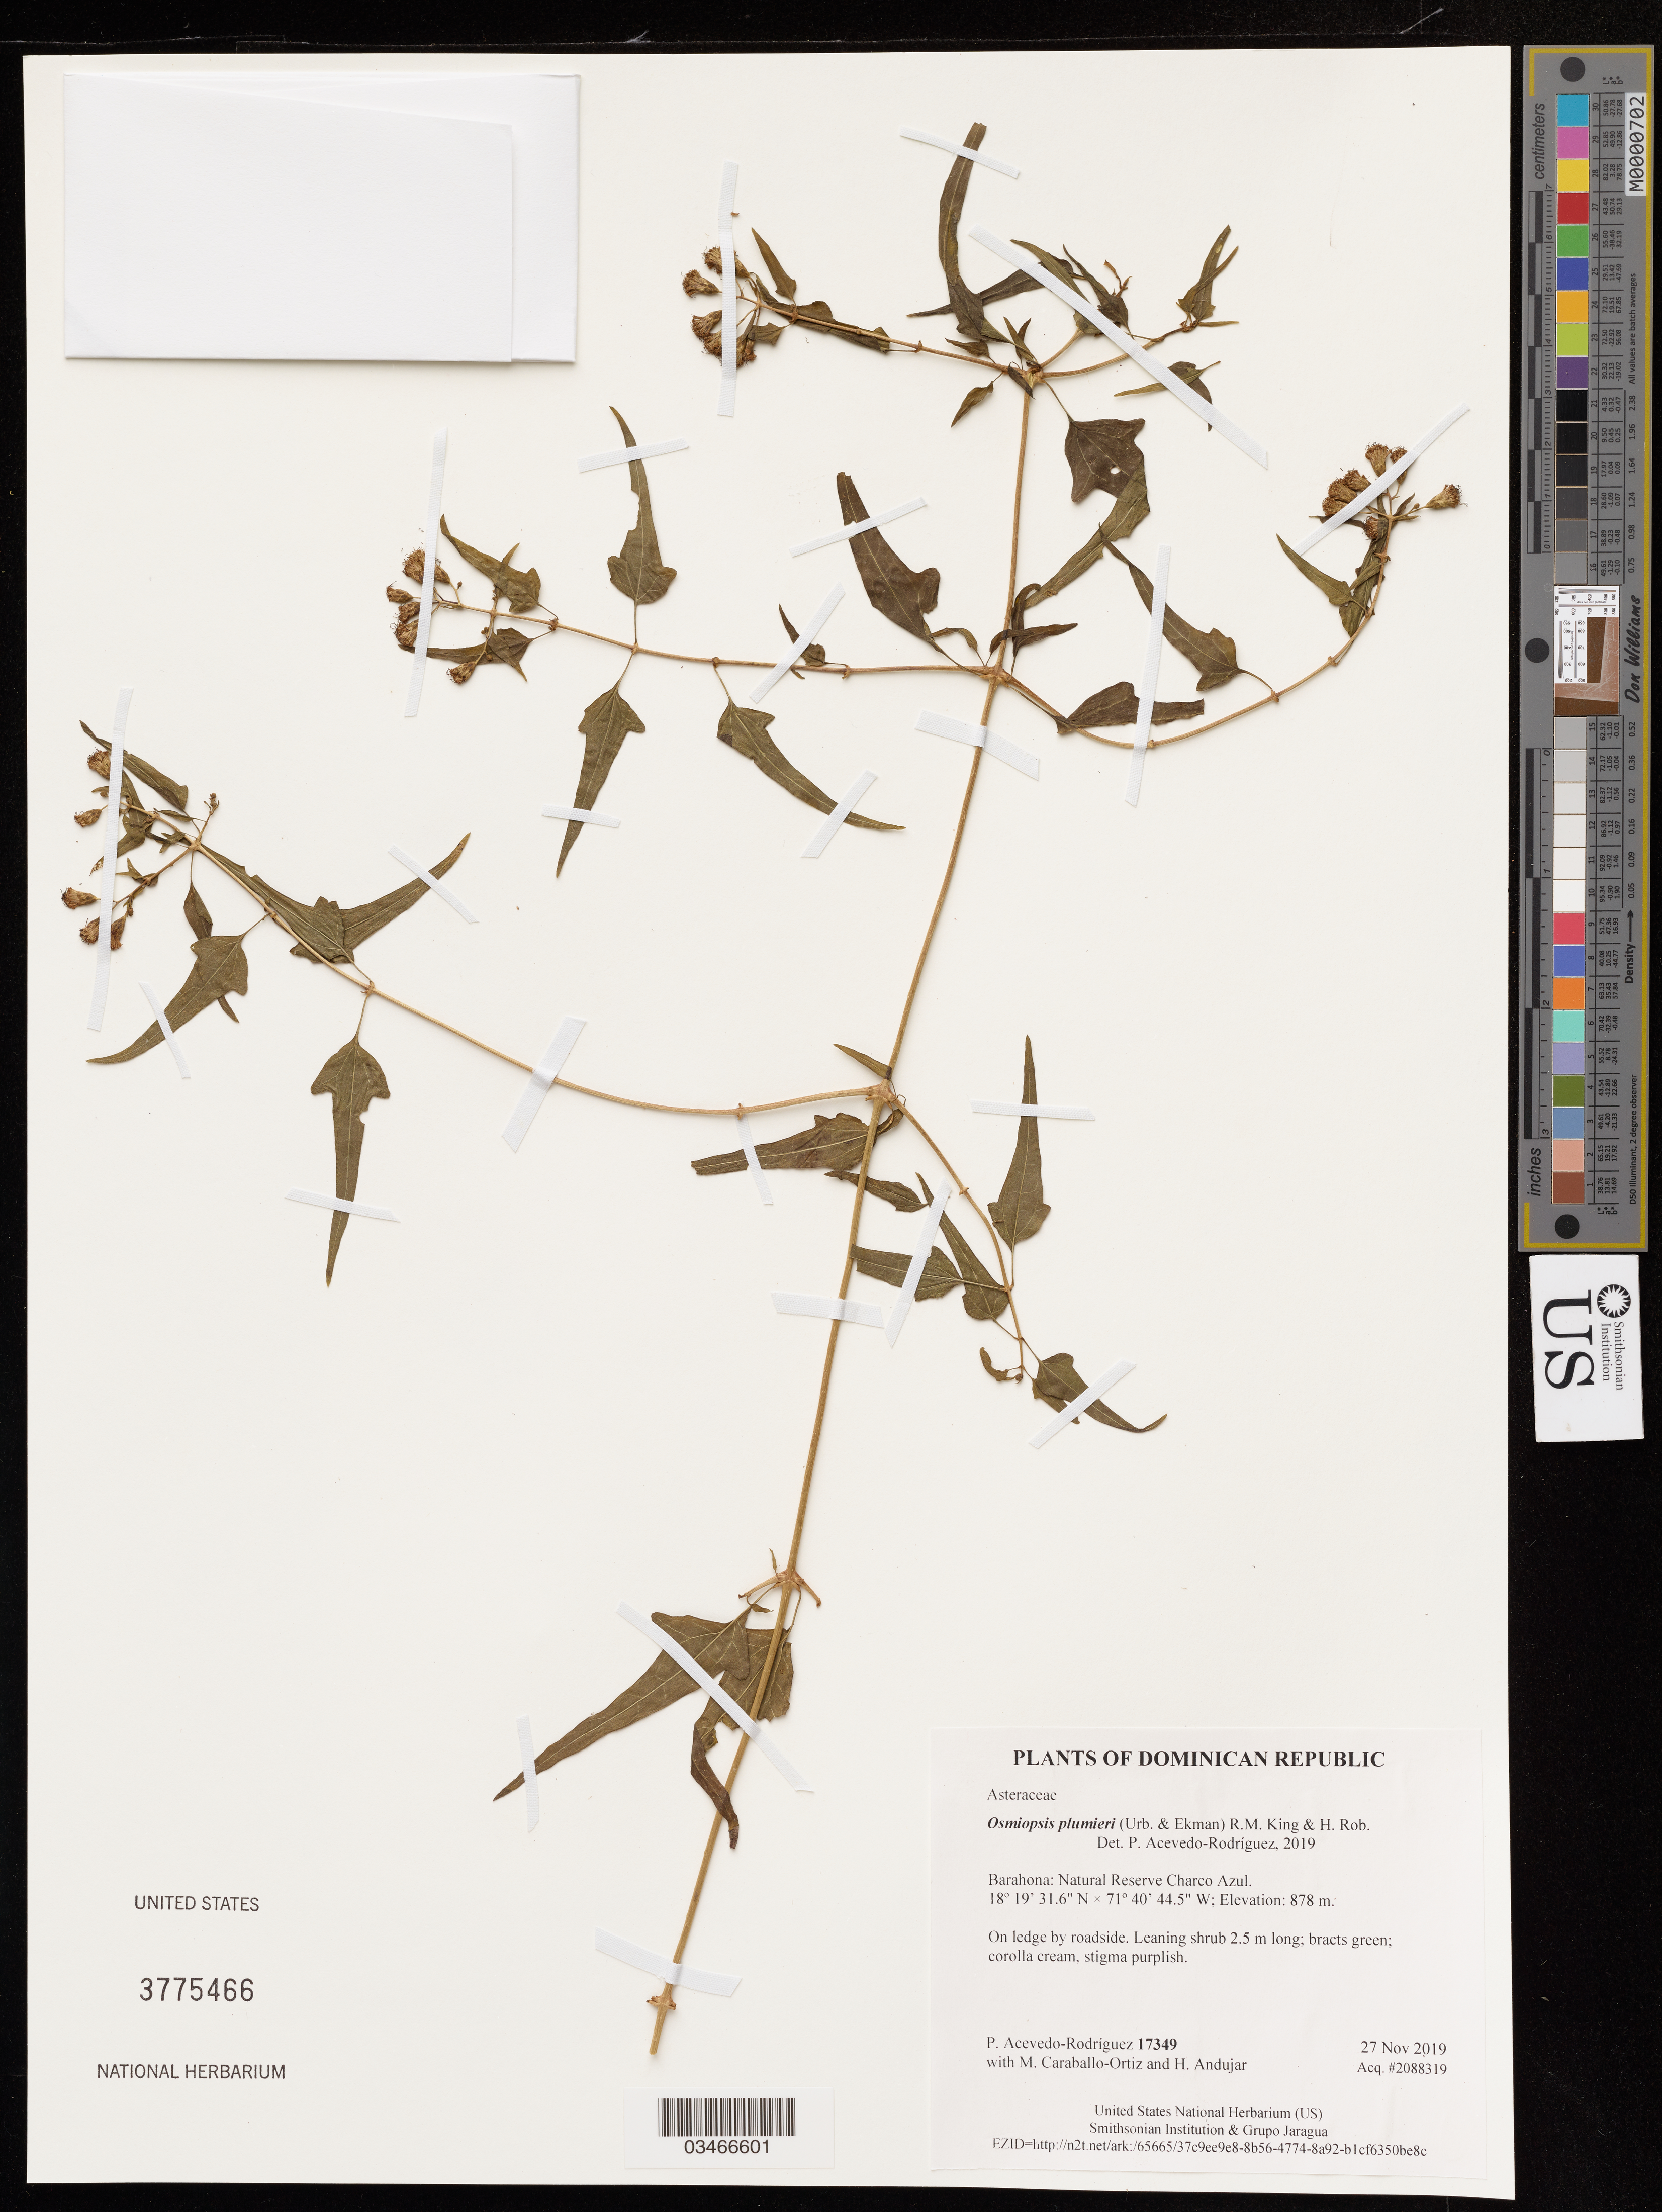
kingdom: Plantae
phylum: Tracheophyta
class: Magnoliopsida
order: Asterales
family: Asteraceae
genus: Osmiopsis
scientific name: Osmiopsis plumerii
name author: (Urb. & Ekman) R.M. King & H. Rob.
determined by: Acevedo-Rodriguez, P., (US), Smithsonian Institution - National Museum of Natural History (UNITED STATES)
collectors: P. Acevedo-Rodriguez, M. Caraballo-Ortiz & H. Andujar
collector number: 17349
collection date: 2019-11-27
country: Dominican Republic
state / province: Barahona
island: Hispaniola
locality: Natural Reserve Charco Azul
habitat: On ledge by roadside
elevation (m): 878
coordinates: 18.32545 N, 71.67903 W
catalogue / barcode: US 3775466